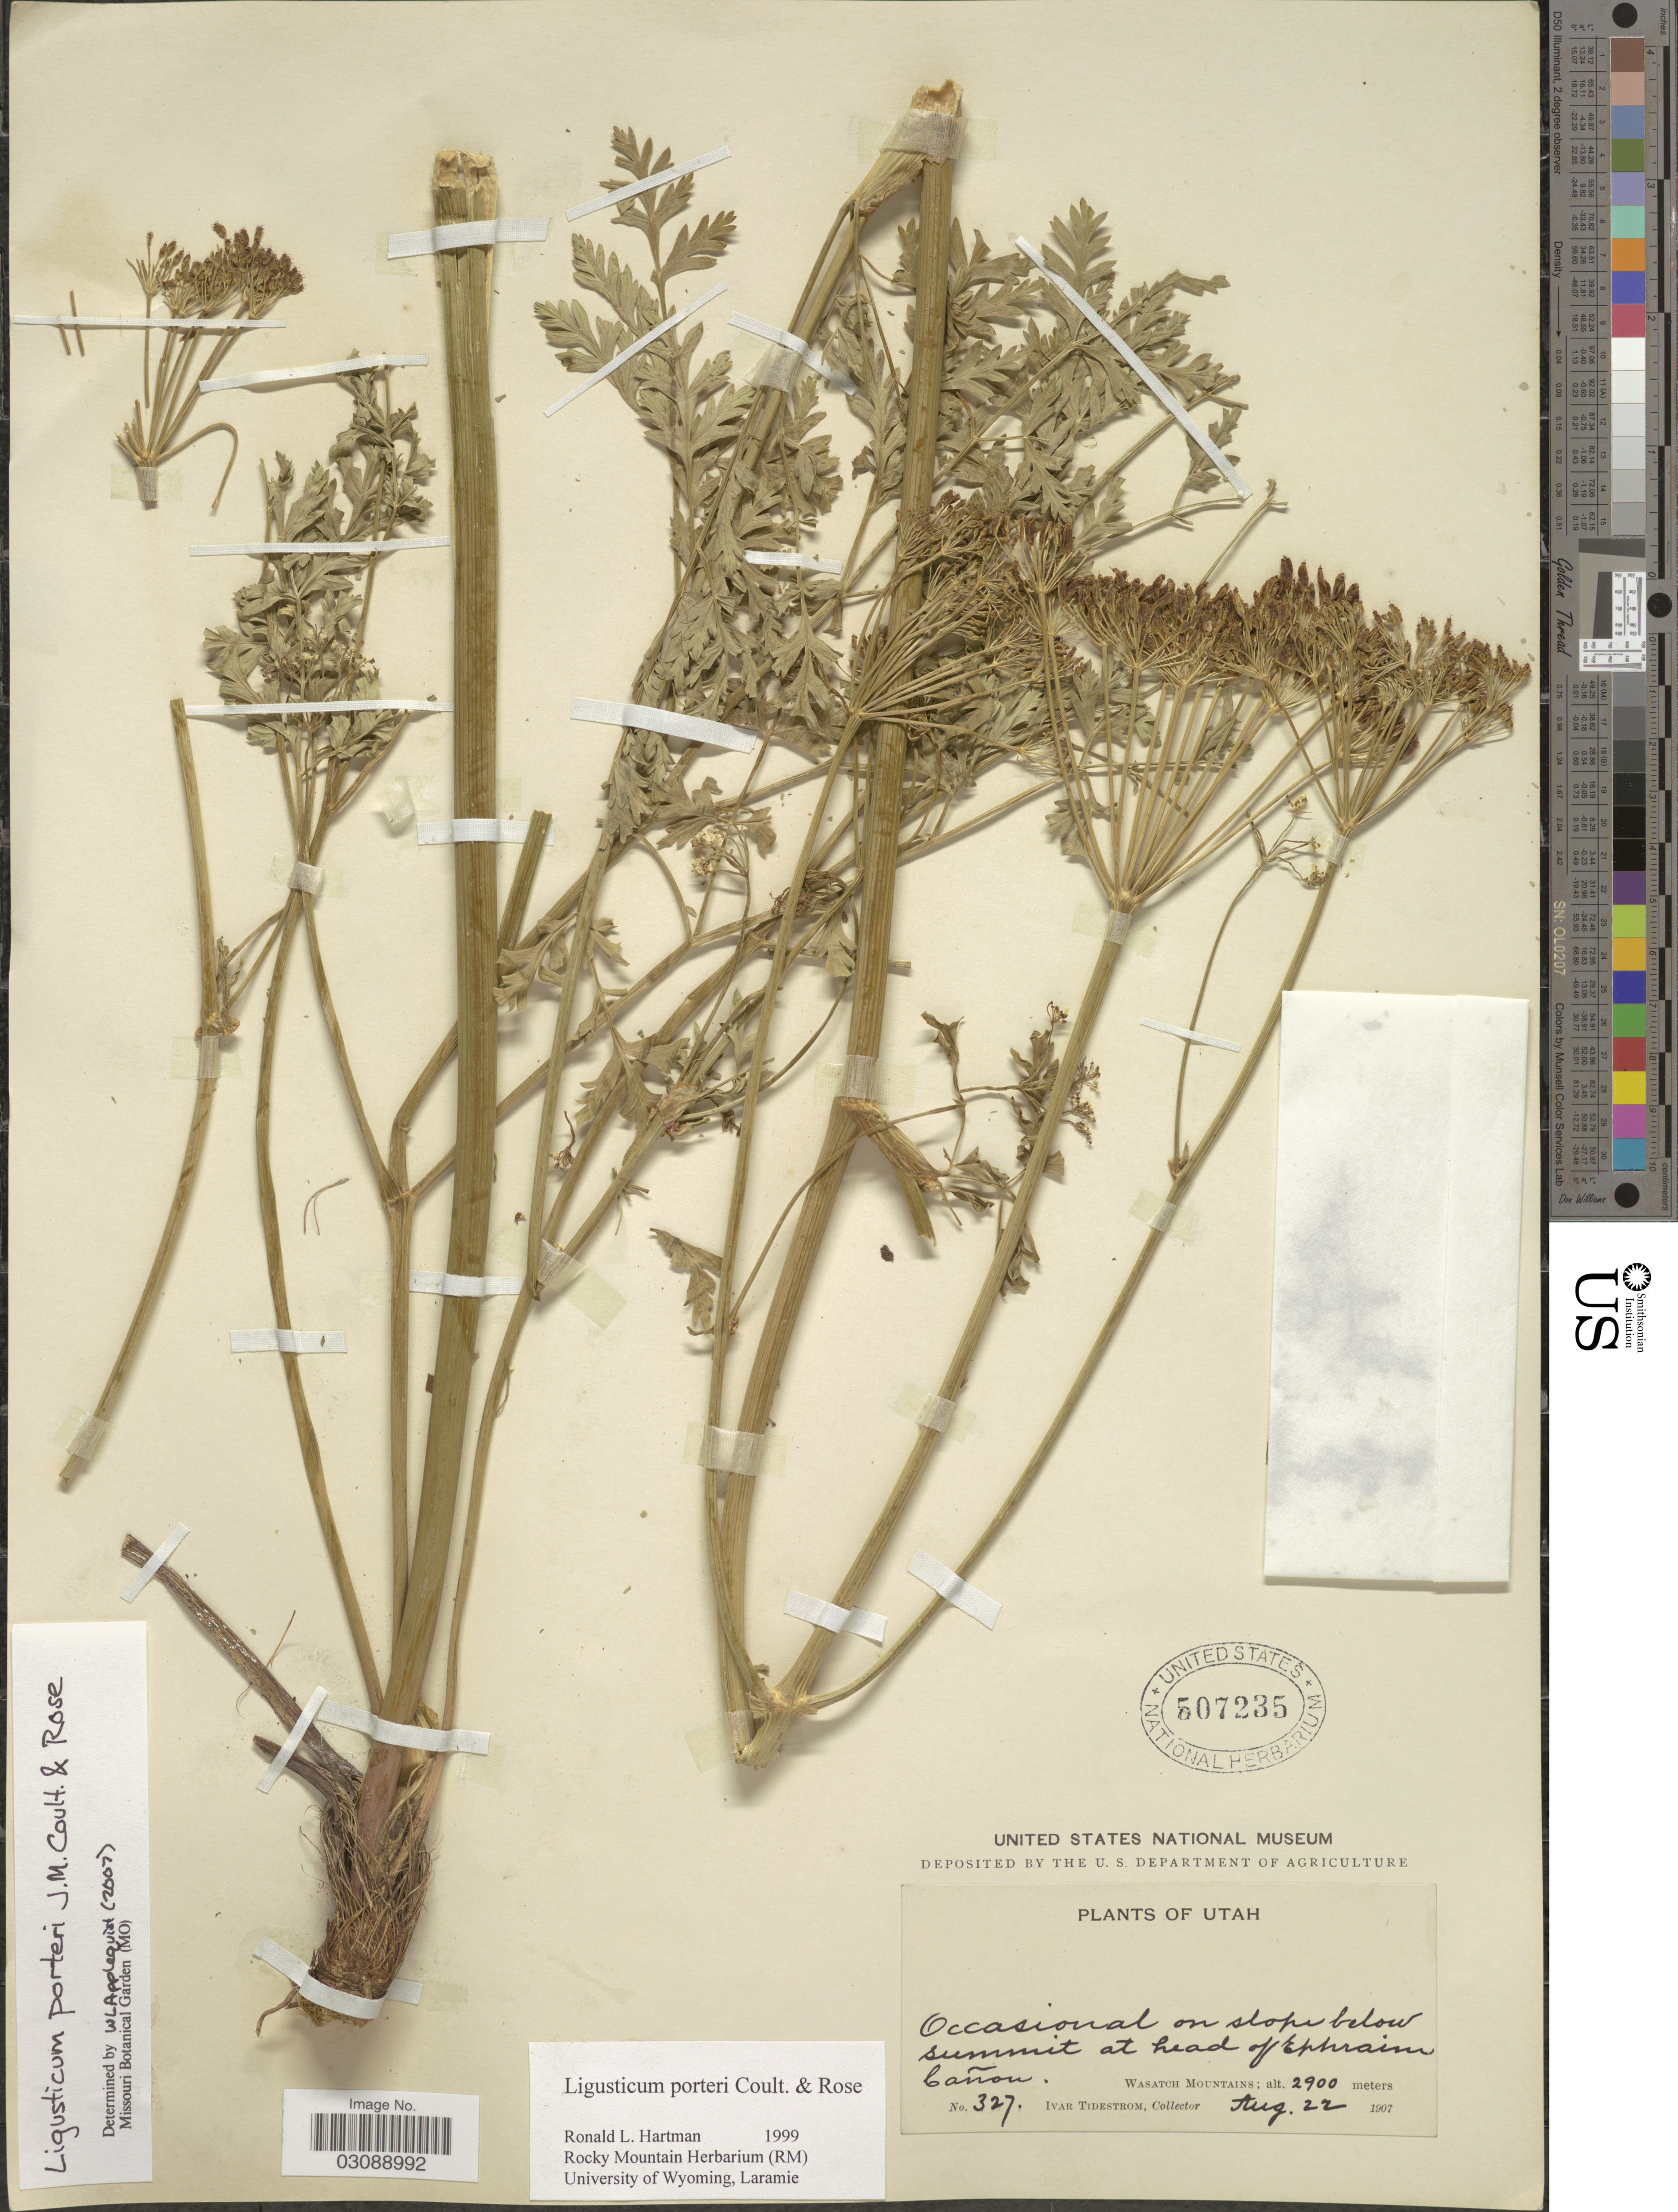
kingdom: Plantae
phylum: Tracheophyta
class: Magnoliopsida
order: Apiales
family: Apiaceae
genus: Ligusticum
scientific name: Ligusticum porteri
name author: J.M. Coult. & Rose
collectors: I. F. Tidestrom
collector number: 327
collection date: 1907-08-22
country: United States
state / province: Utah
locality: Occasional on slope below summit at head of Ephraim Cañon. Wasatch Mountain.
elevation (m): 2900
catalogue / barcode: US 507235